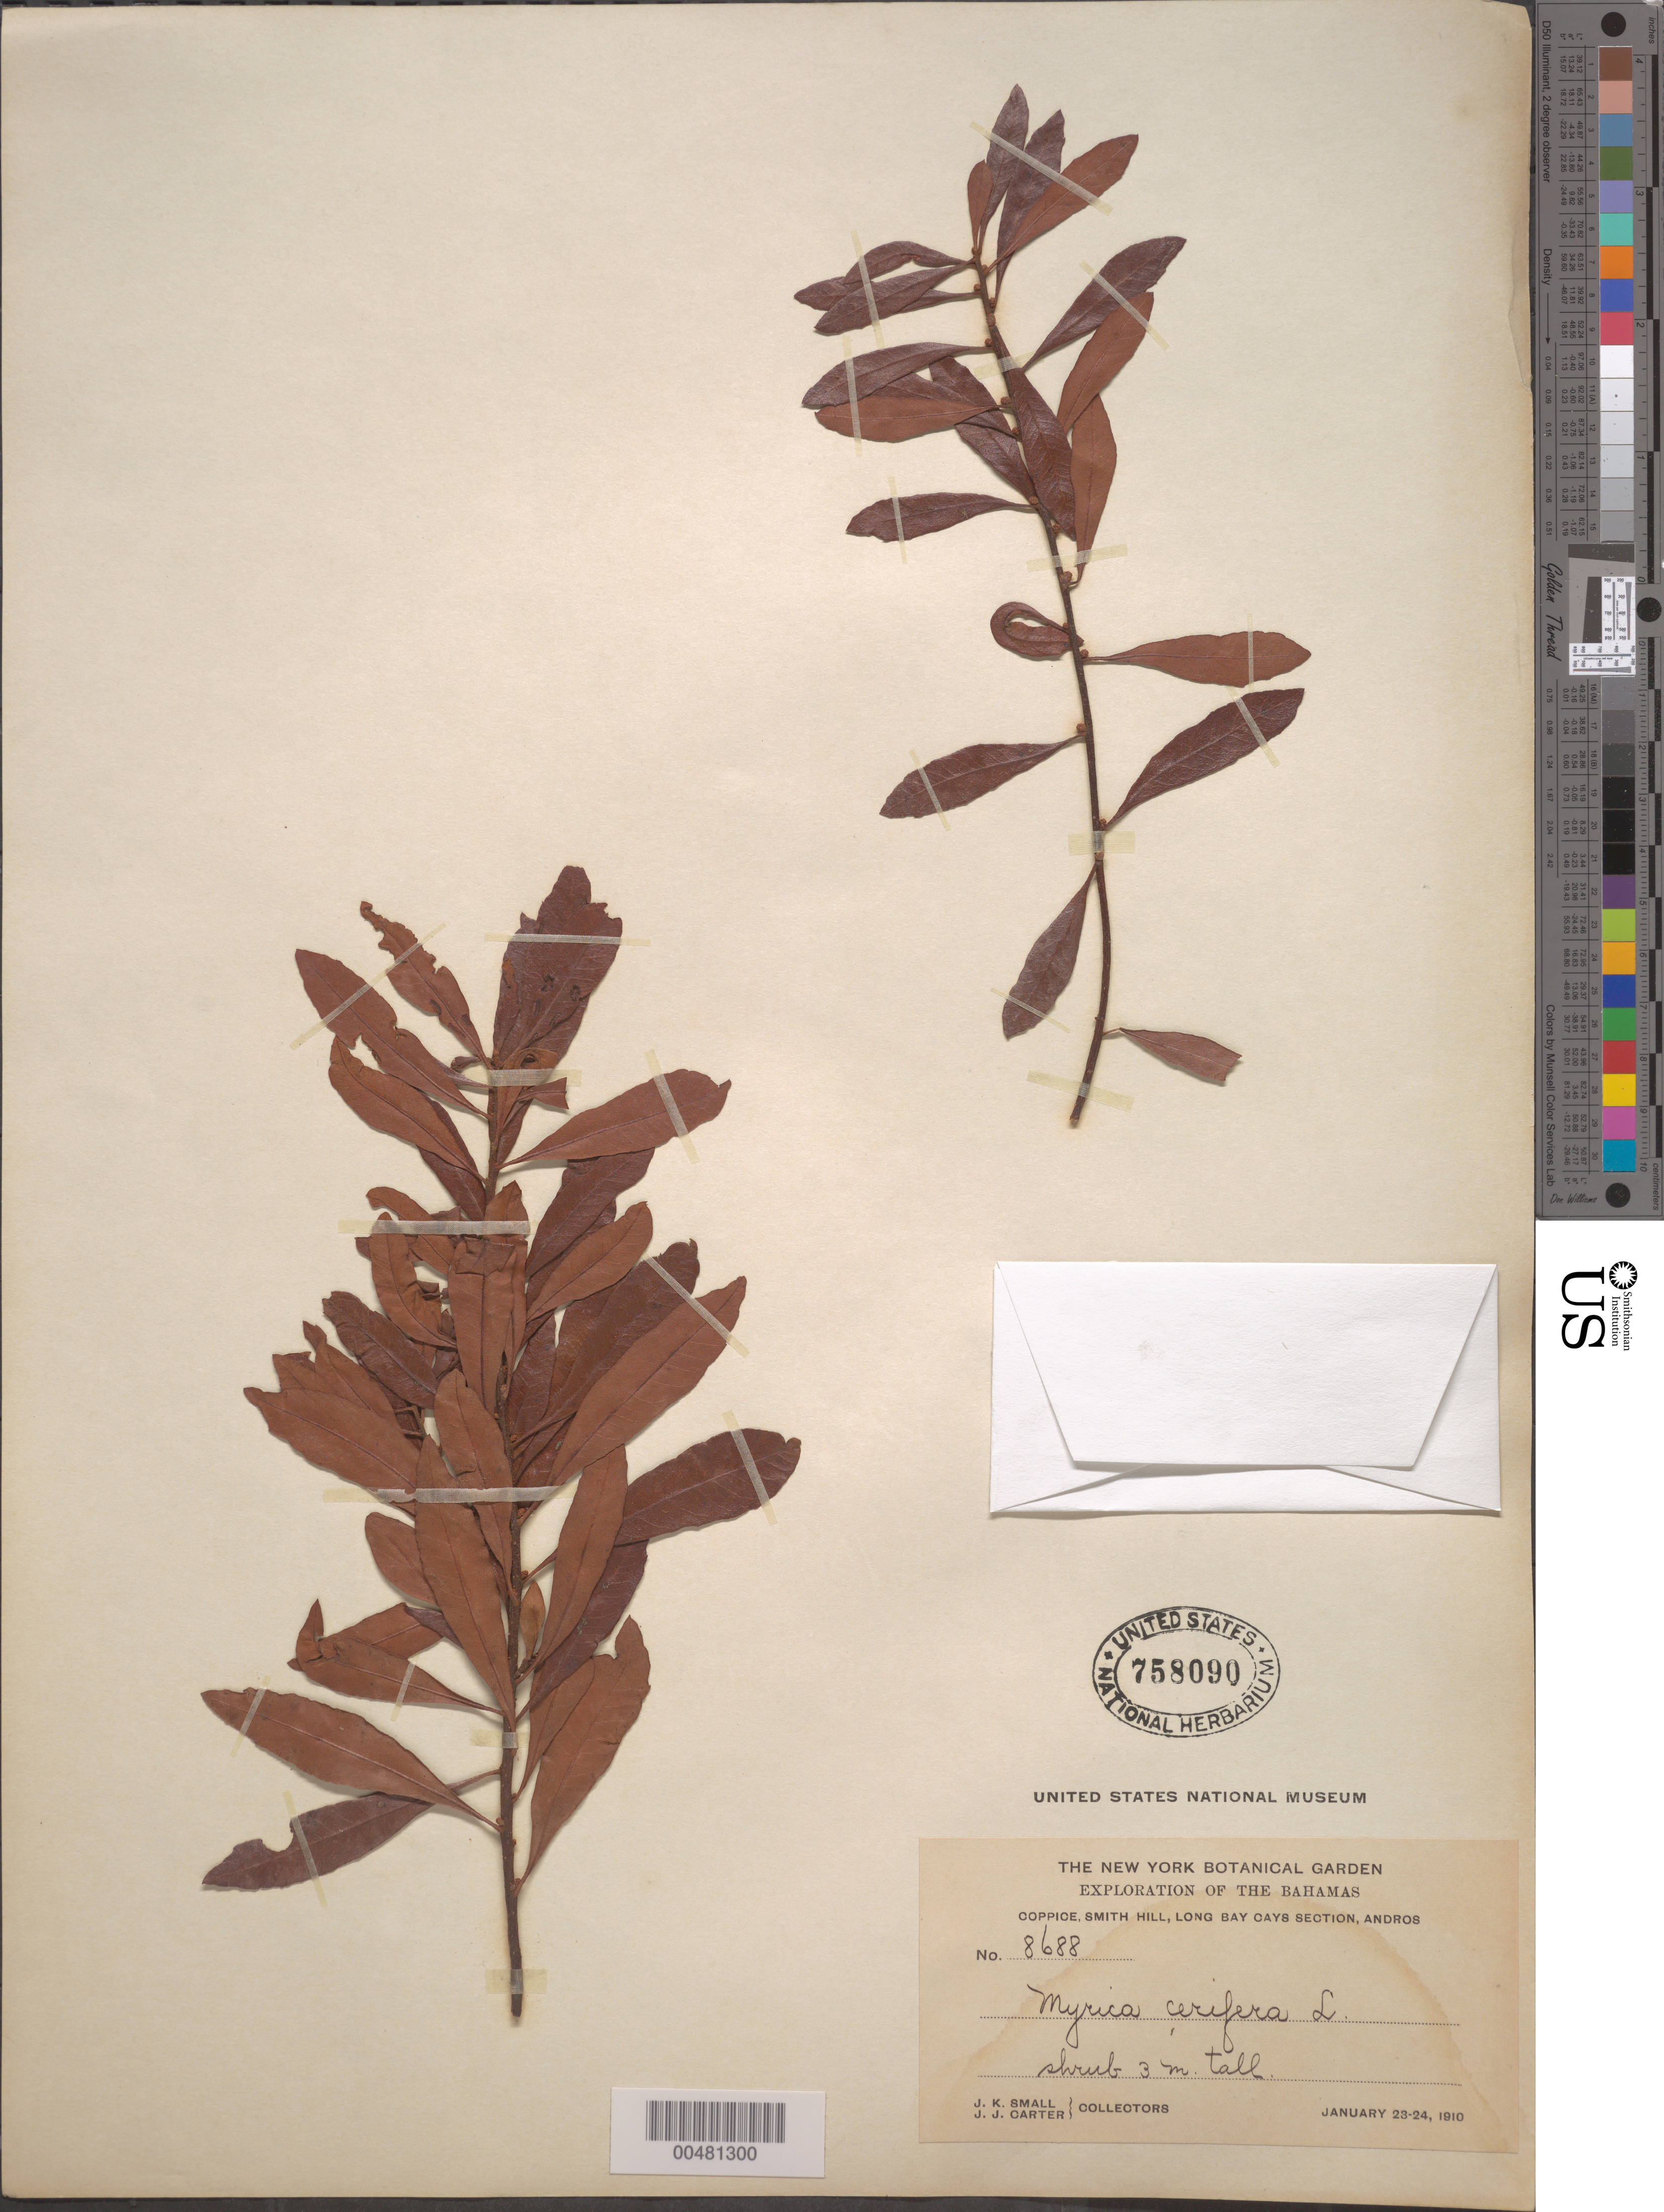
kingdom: Plantae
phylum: Tracheophyta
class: Magnoliopsida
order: Fagales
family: Myricaceae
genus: Morella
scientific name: Morella cerifera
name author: (L.) Small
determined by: Strong, M. T., (US), Smithsonian Institution - National Museum of Natural History (UNITED STATES)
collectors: J. K. Small & J. J. Carter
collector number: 8688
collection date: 1910-01-23/1910-01-24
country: Bahamas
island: Andros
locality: Smith Hill, Long Bay Cays section.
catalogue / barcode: US 758090